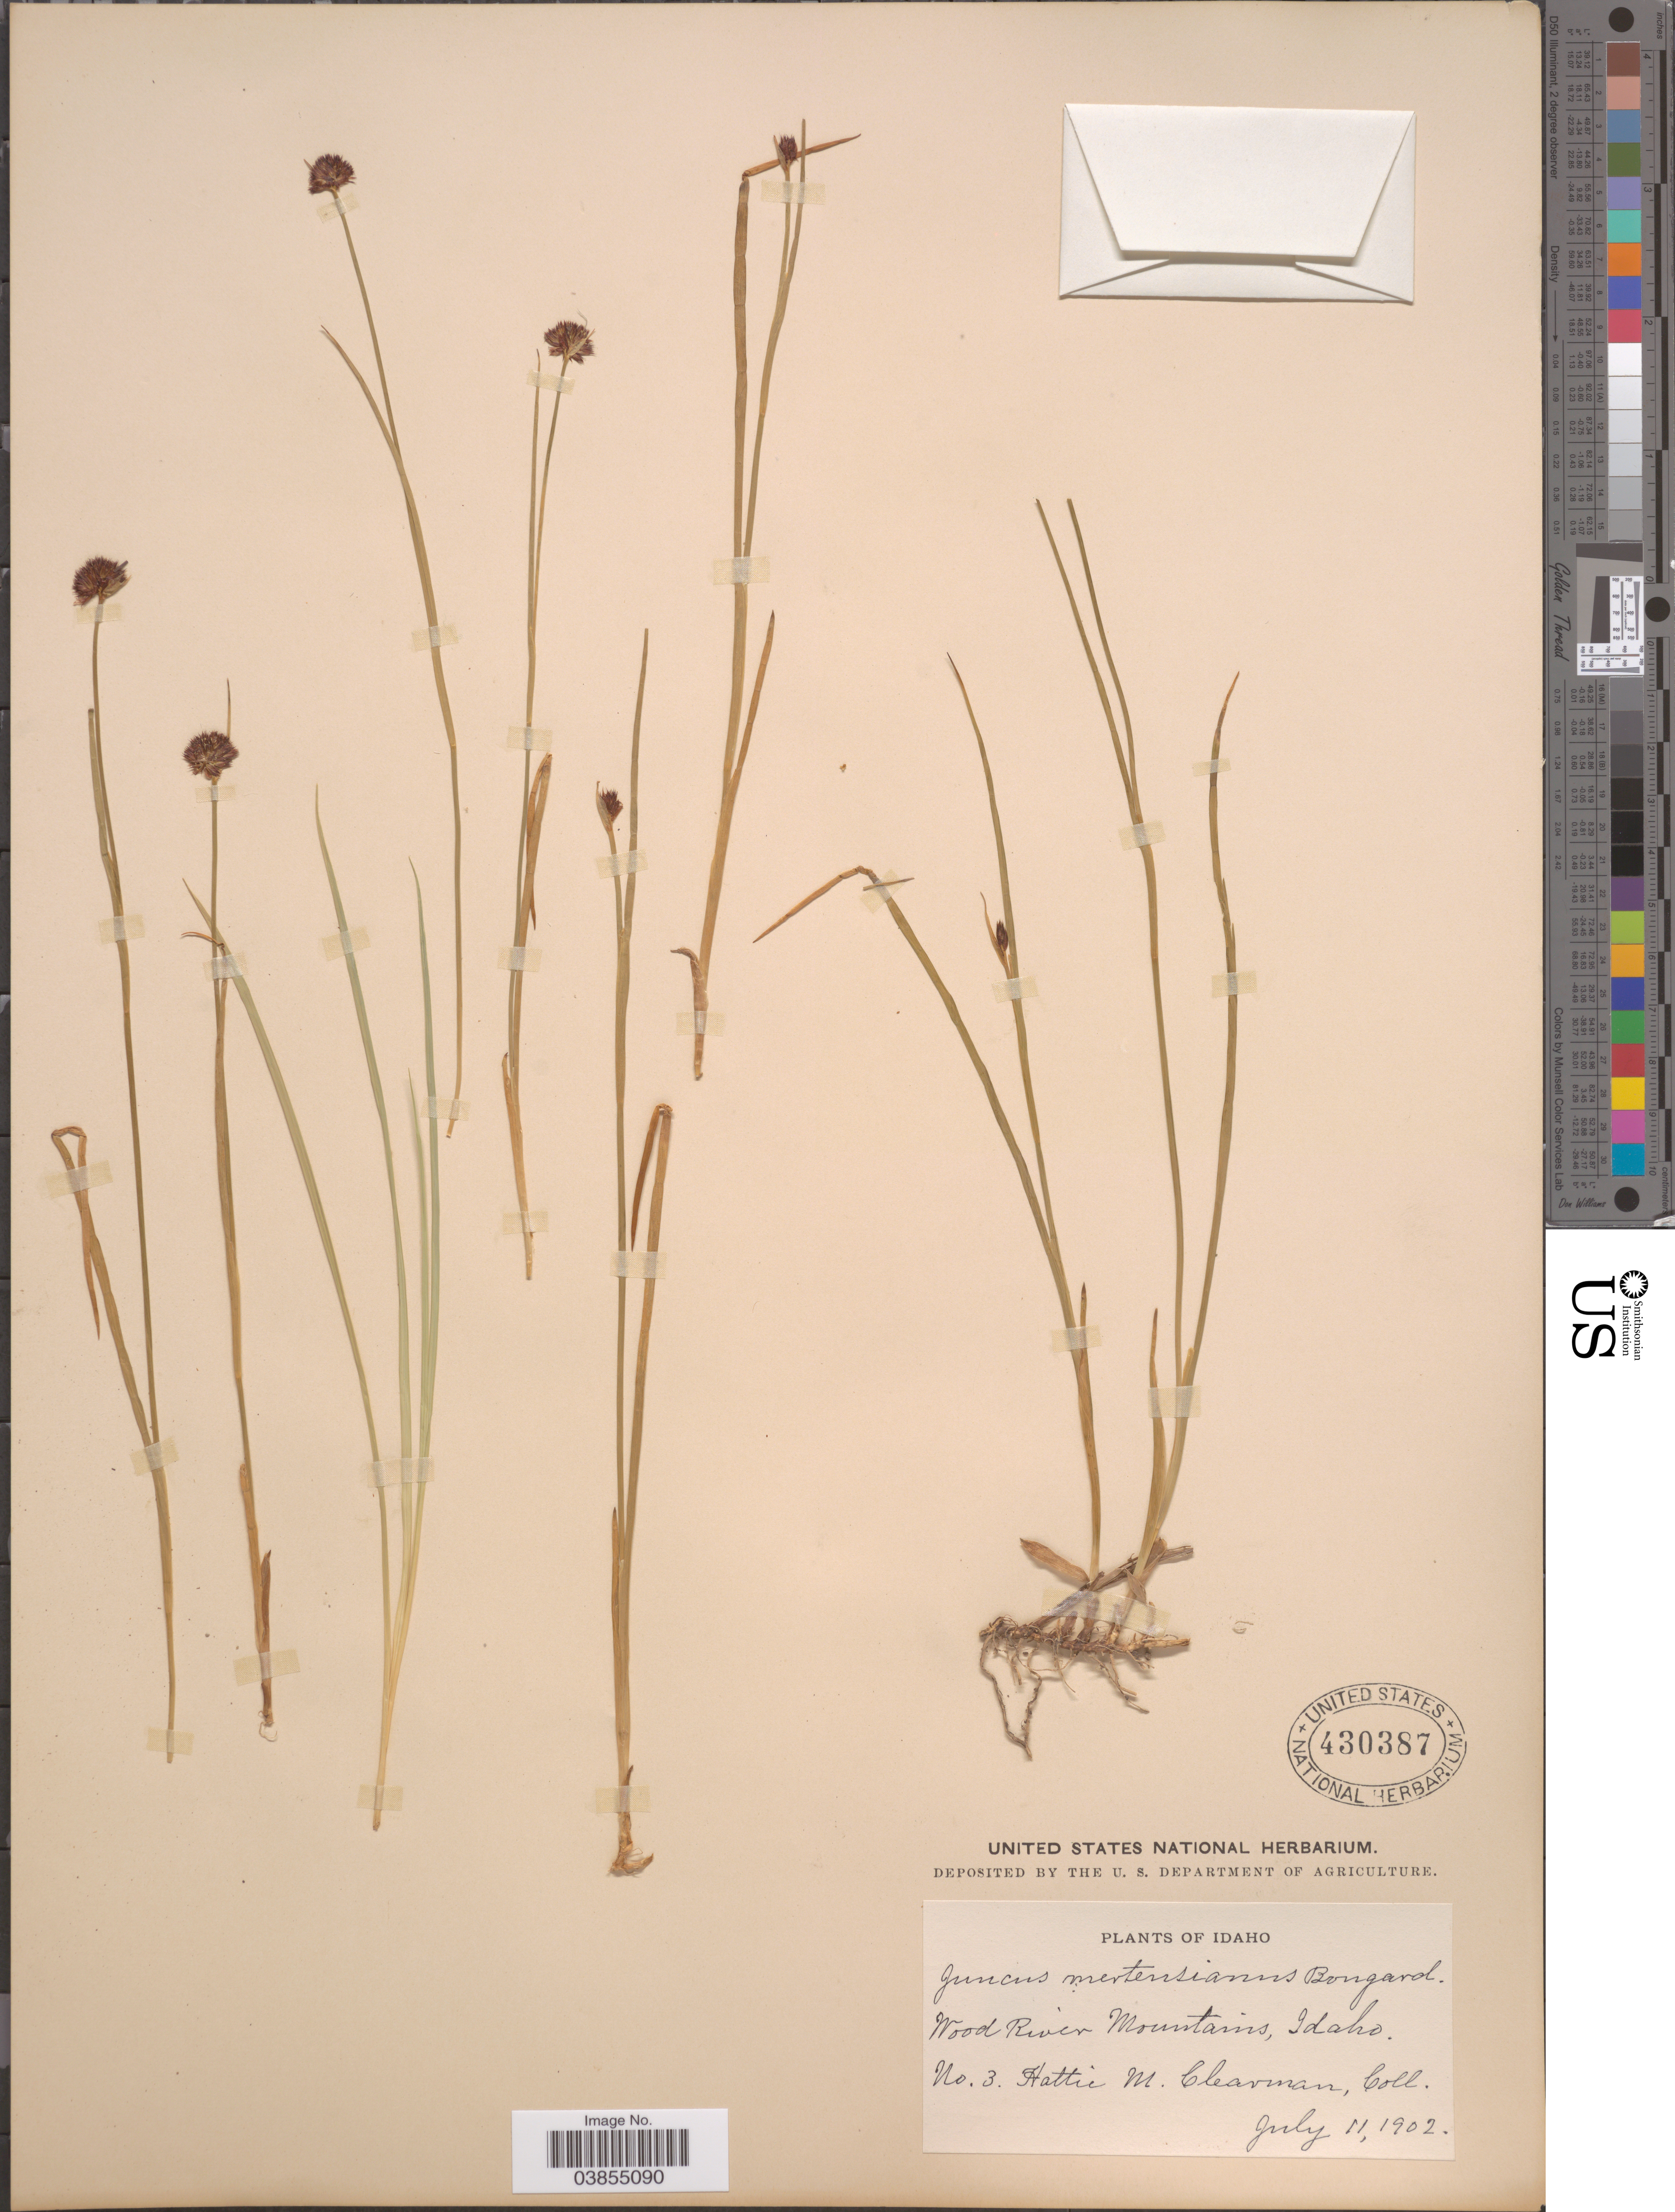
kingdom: Plantae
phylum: Tracheophyta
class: Liliopsida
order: Poales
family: Juncaceae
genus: Juncus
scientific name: Juncus mertensianus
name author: Bong.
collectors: H. Clearman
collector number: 3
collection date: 1902-07-11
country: United States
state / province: Idaho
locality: Wood River Mountains.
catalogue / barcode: US 430387